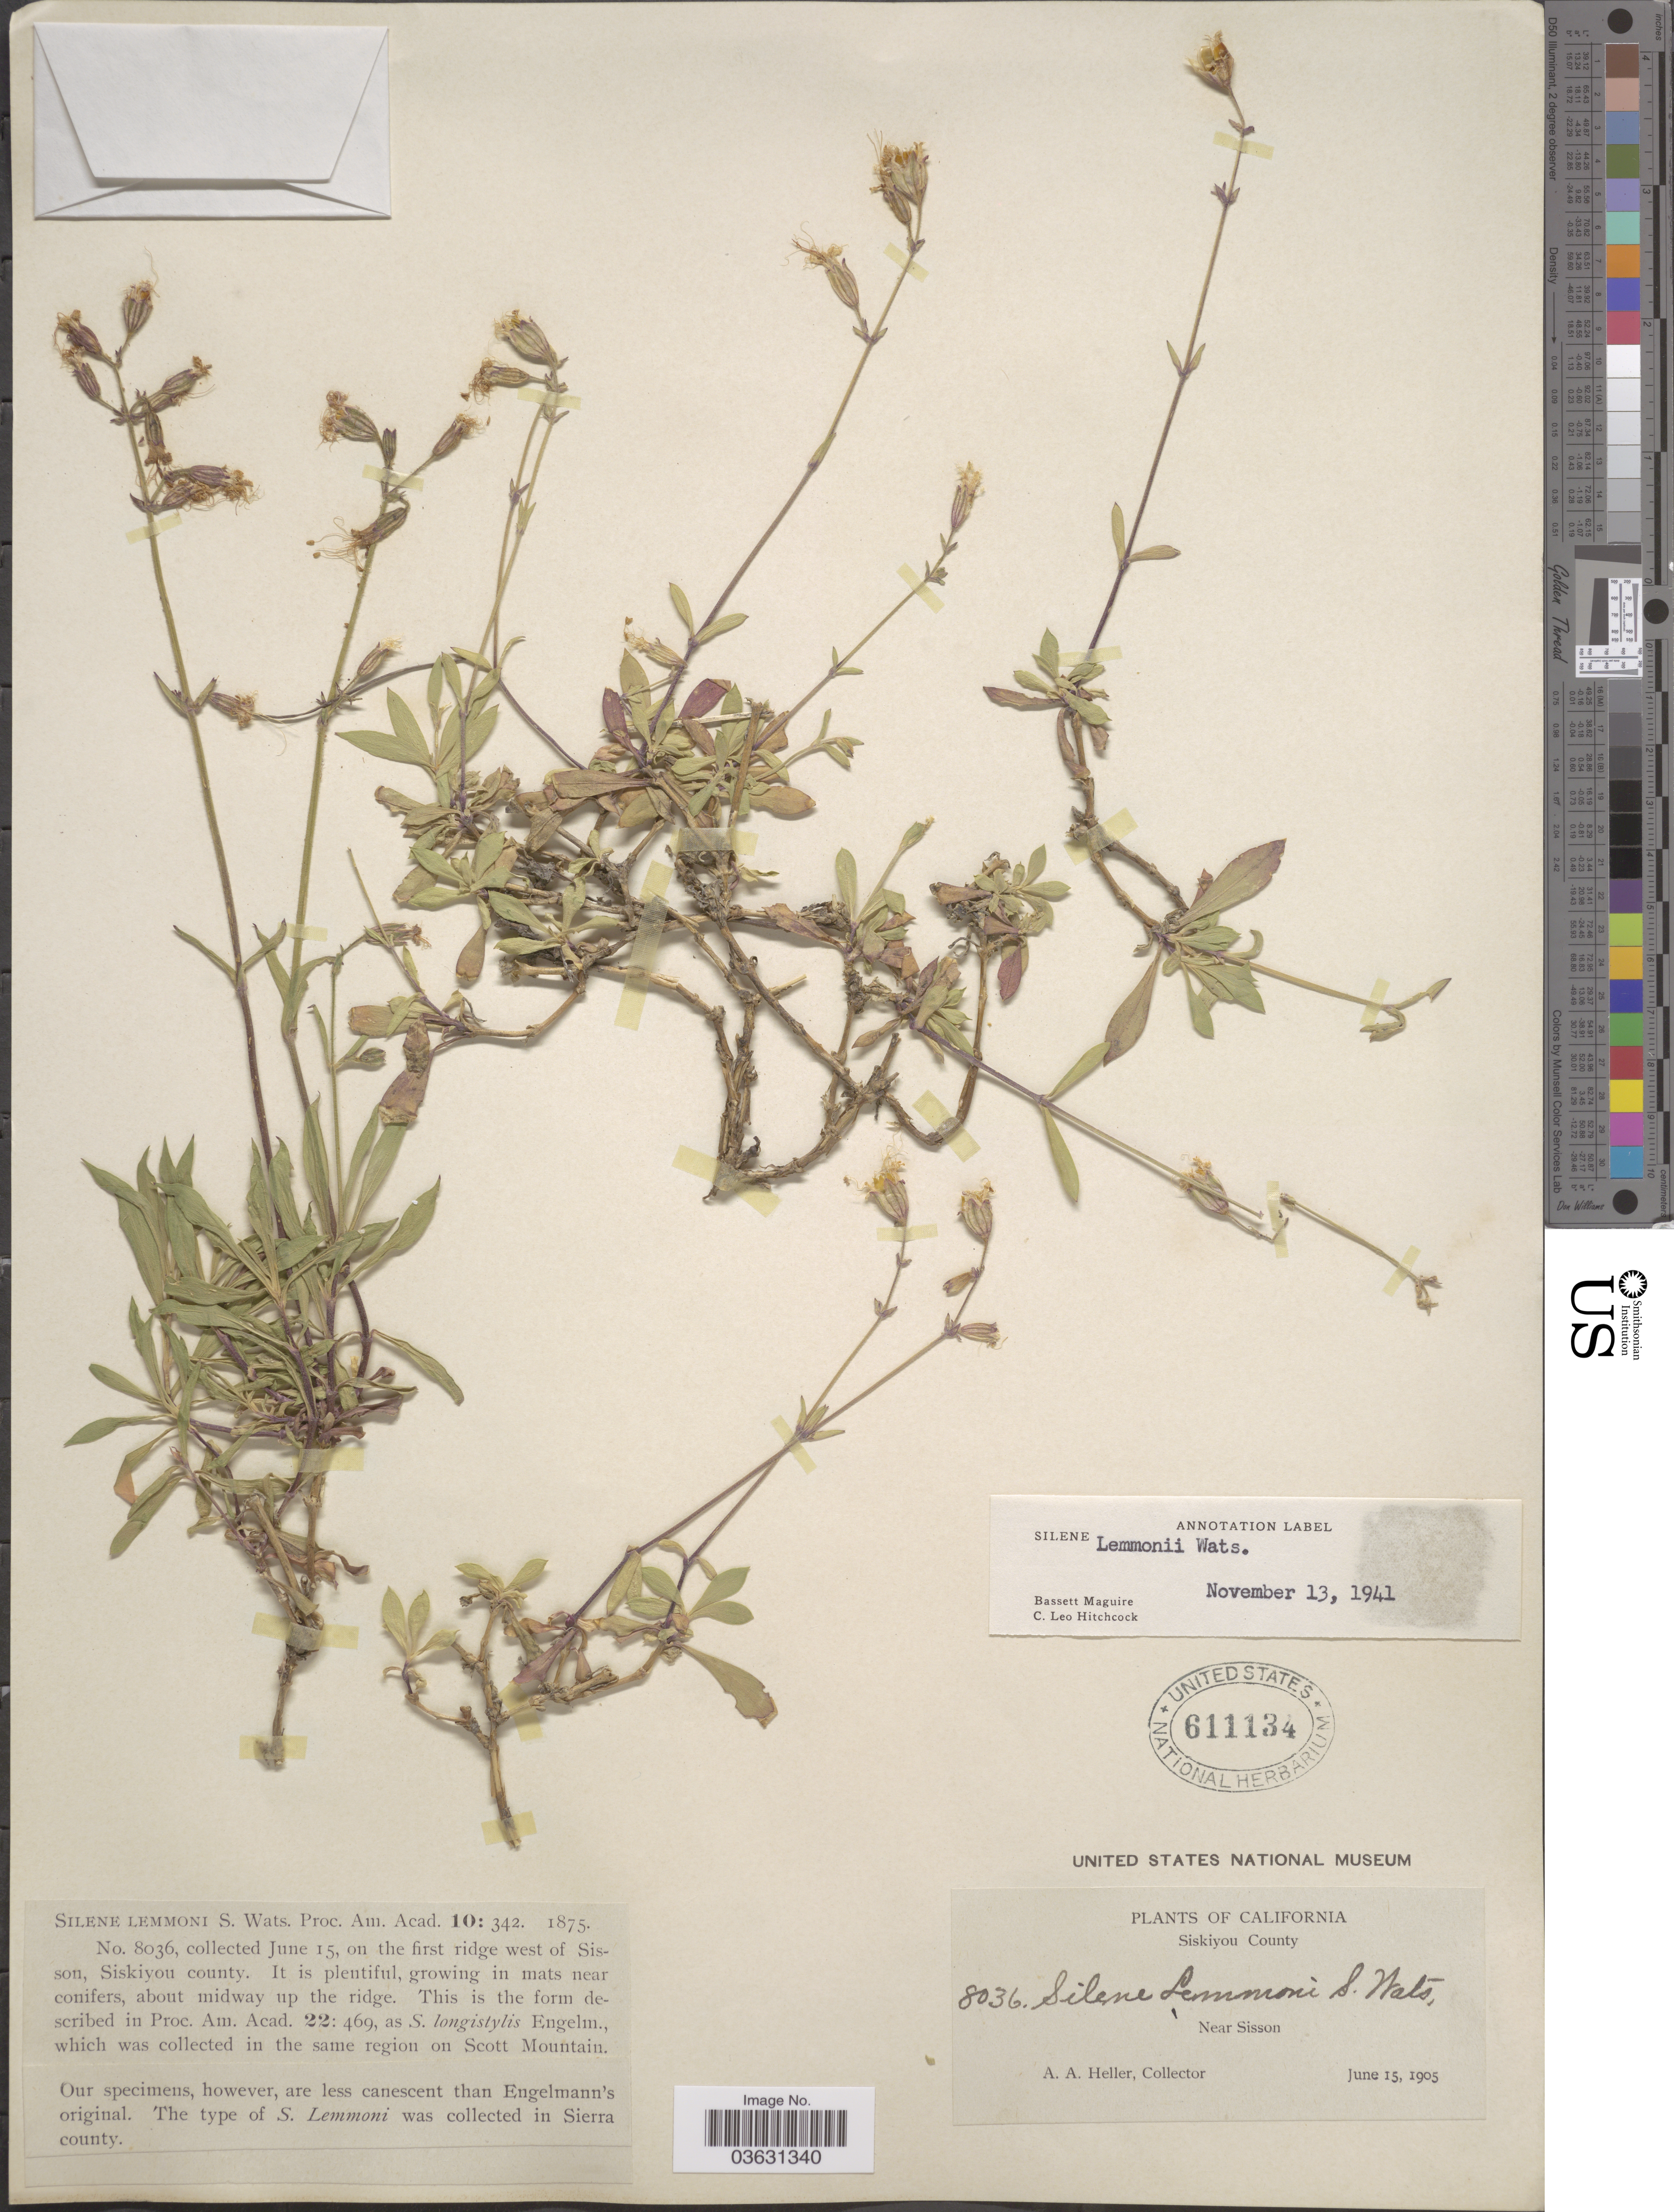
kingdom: Plantae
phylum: Tracheophyta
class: Magnoliopsida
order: Caryophyllales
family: Caryophyllaceae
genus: Silene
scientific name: Silene lemmonii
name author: S. Watson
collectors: A. A. Heller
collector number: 8036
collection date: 1905-06-15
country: United States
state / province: California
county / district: Siskiyou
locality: Siskiyou County. On the first ridge west of Sisson, Siskiyou county. Near Sisson.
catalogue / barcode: US 611134